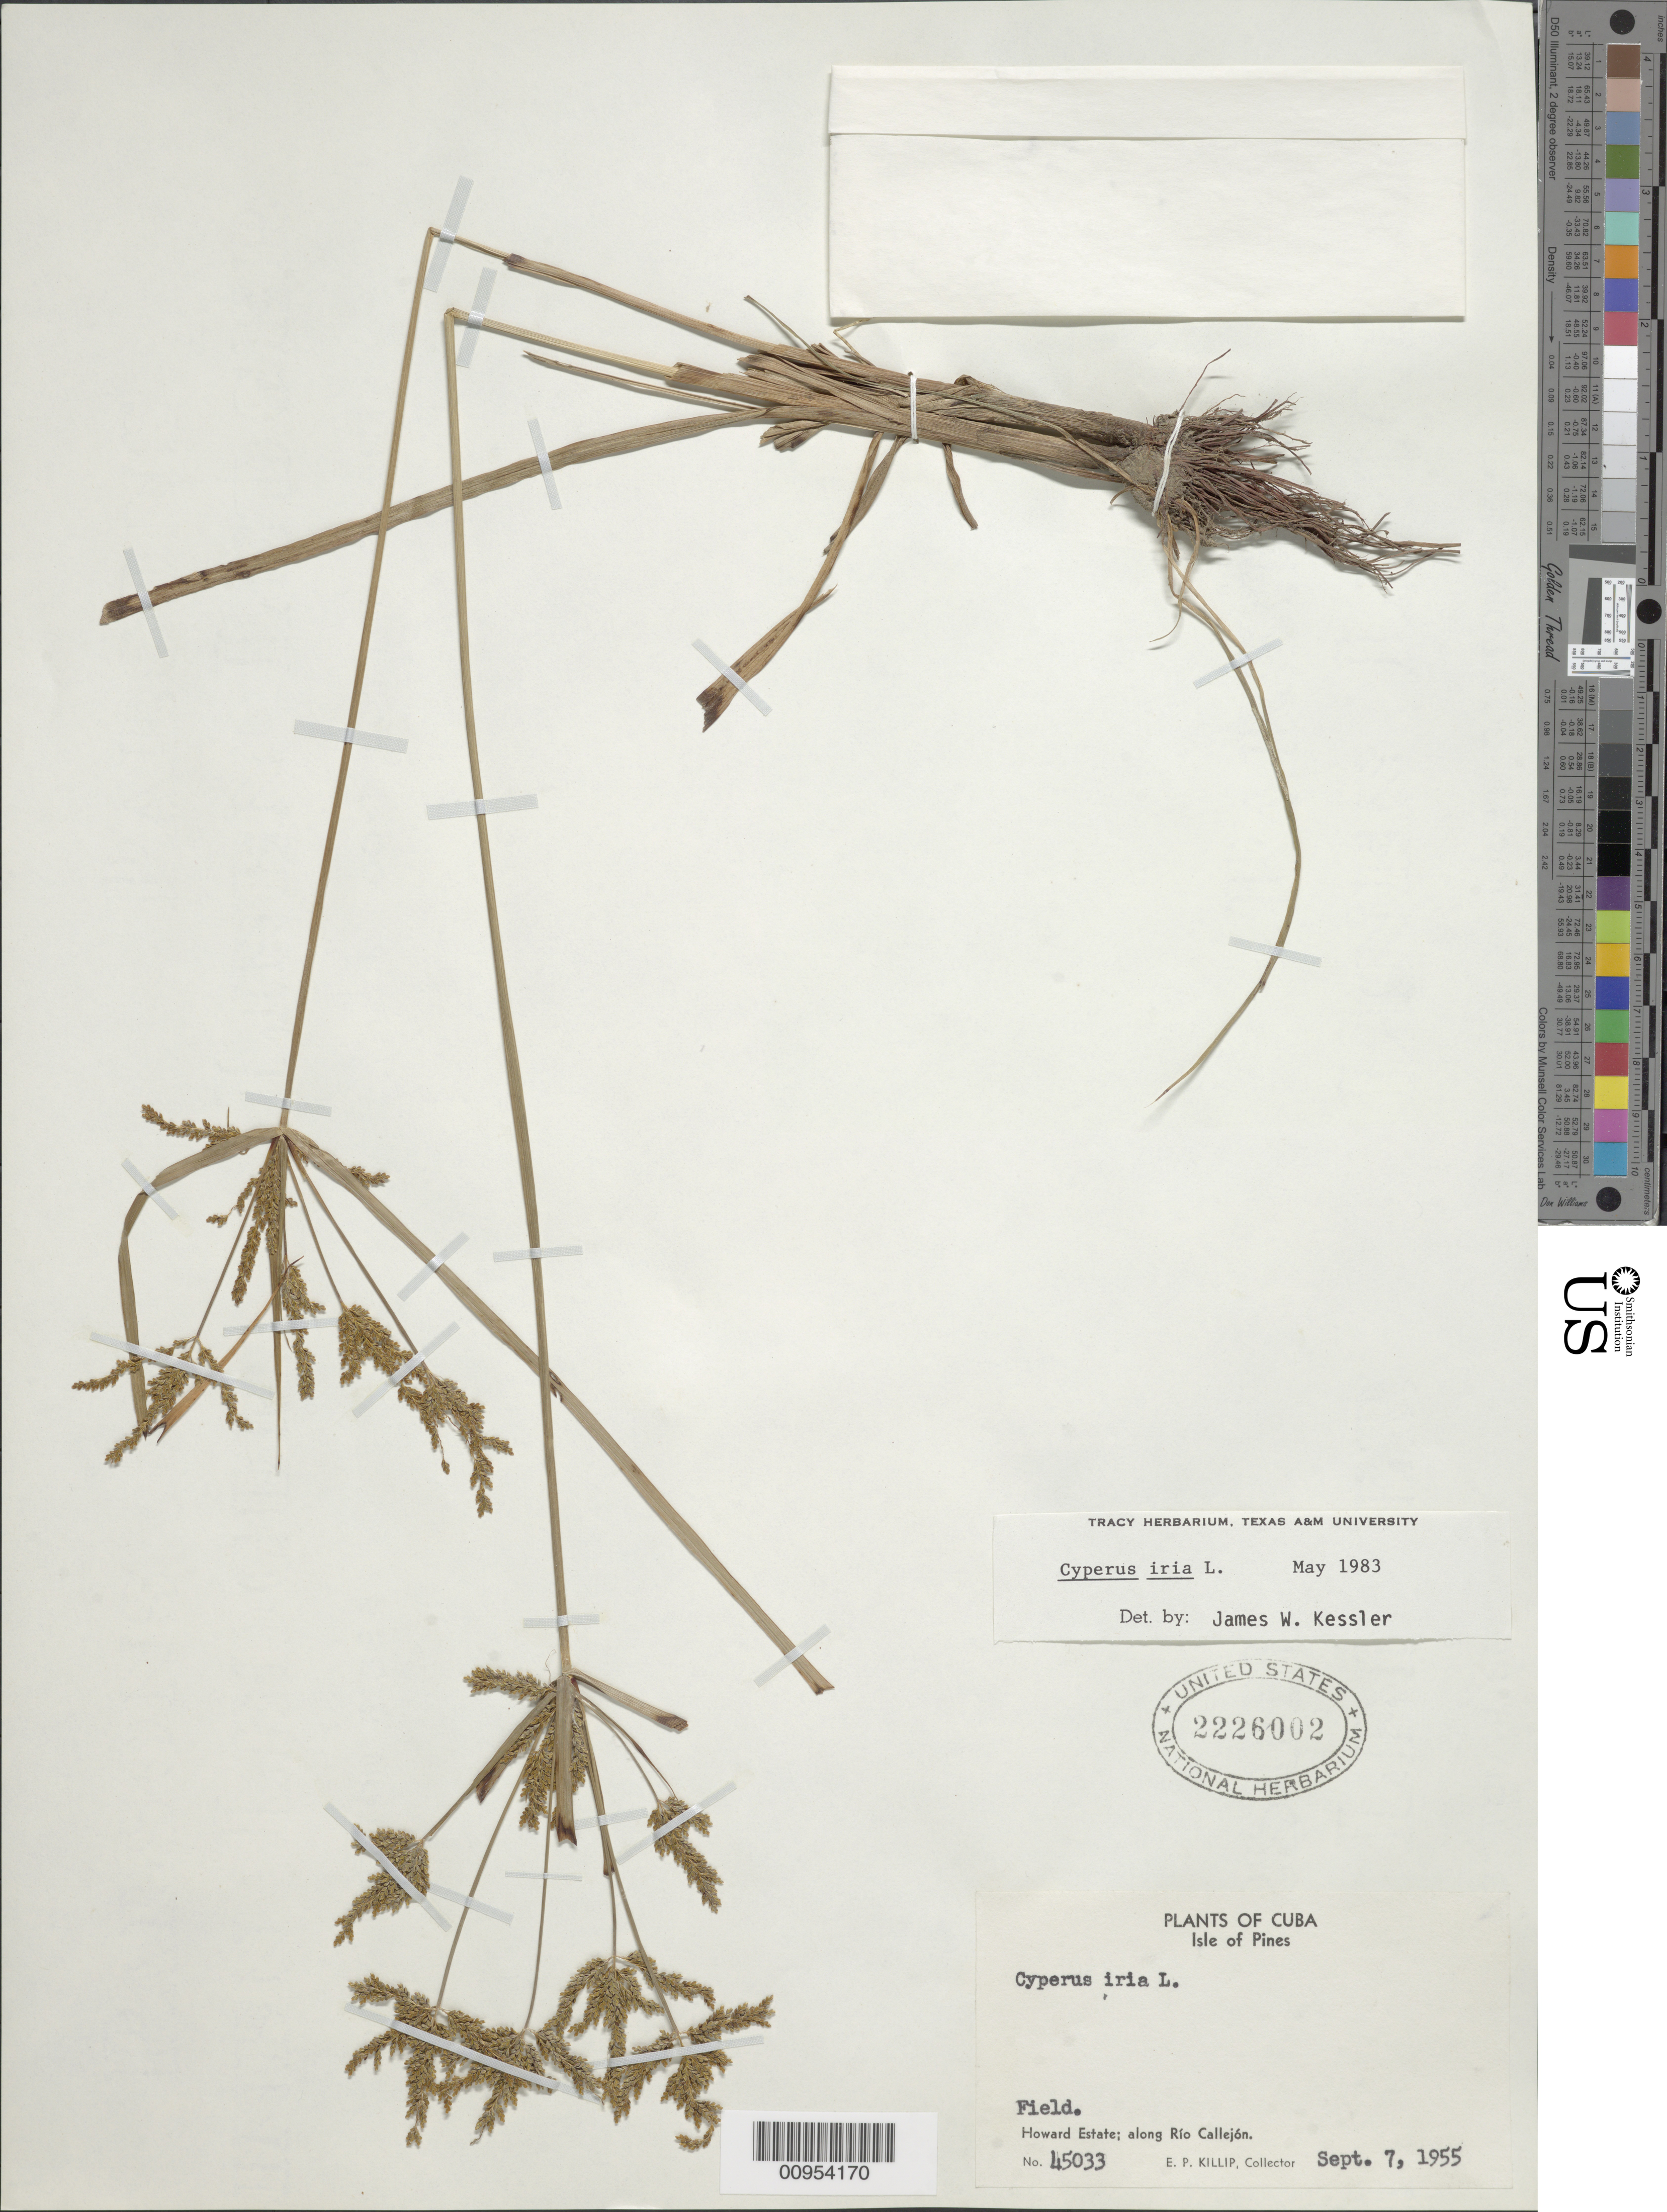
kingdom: Plantae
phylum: Tracheophyta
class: Liliopsida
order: Poales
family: Cyperaceae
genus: Cyperus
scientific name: Cyperus iria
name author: L.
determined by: Kessler, J. W.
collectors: E. P. Killip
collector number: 45033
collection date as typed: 07 Sep 1955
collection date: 1955-09-07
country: Cuba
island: Isla de la Juventud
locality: field, Howard Estate, along Río Callejón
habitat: Field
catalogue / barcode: US 2226002